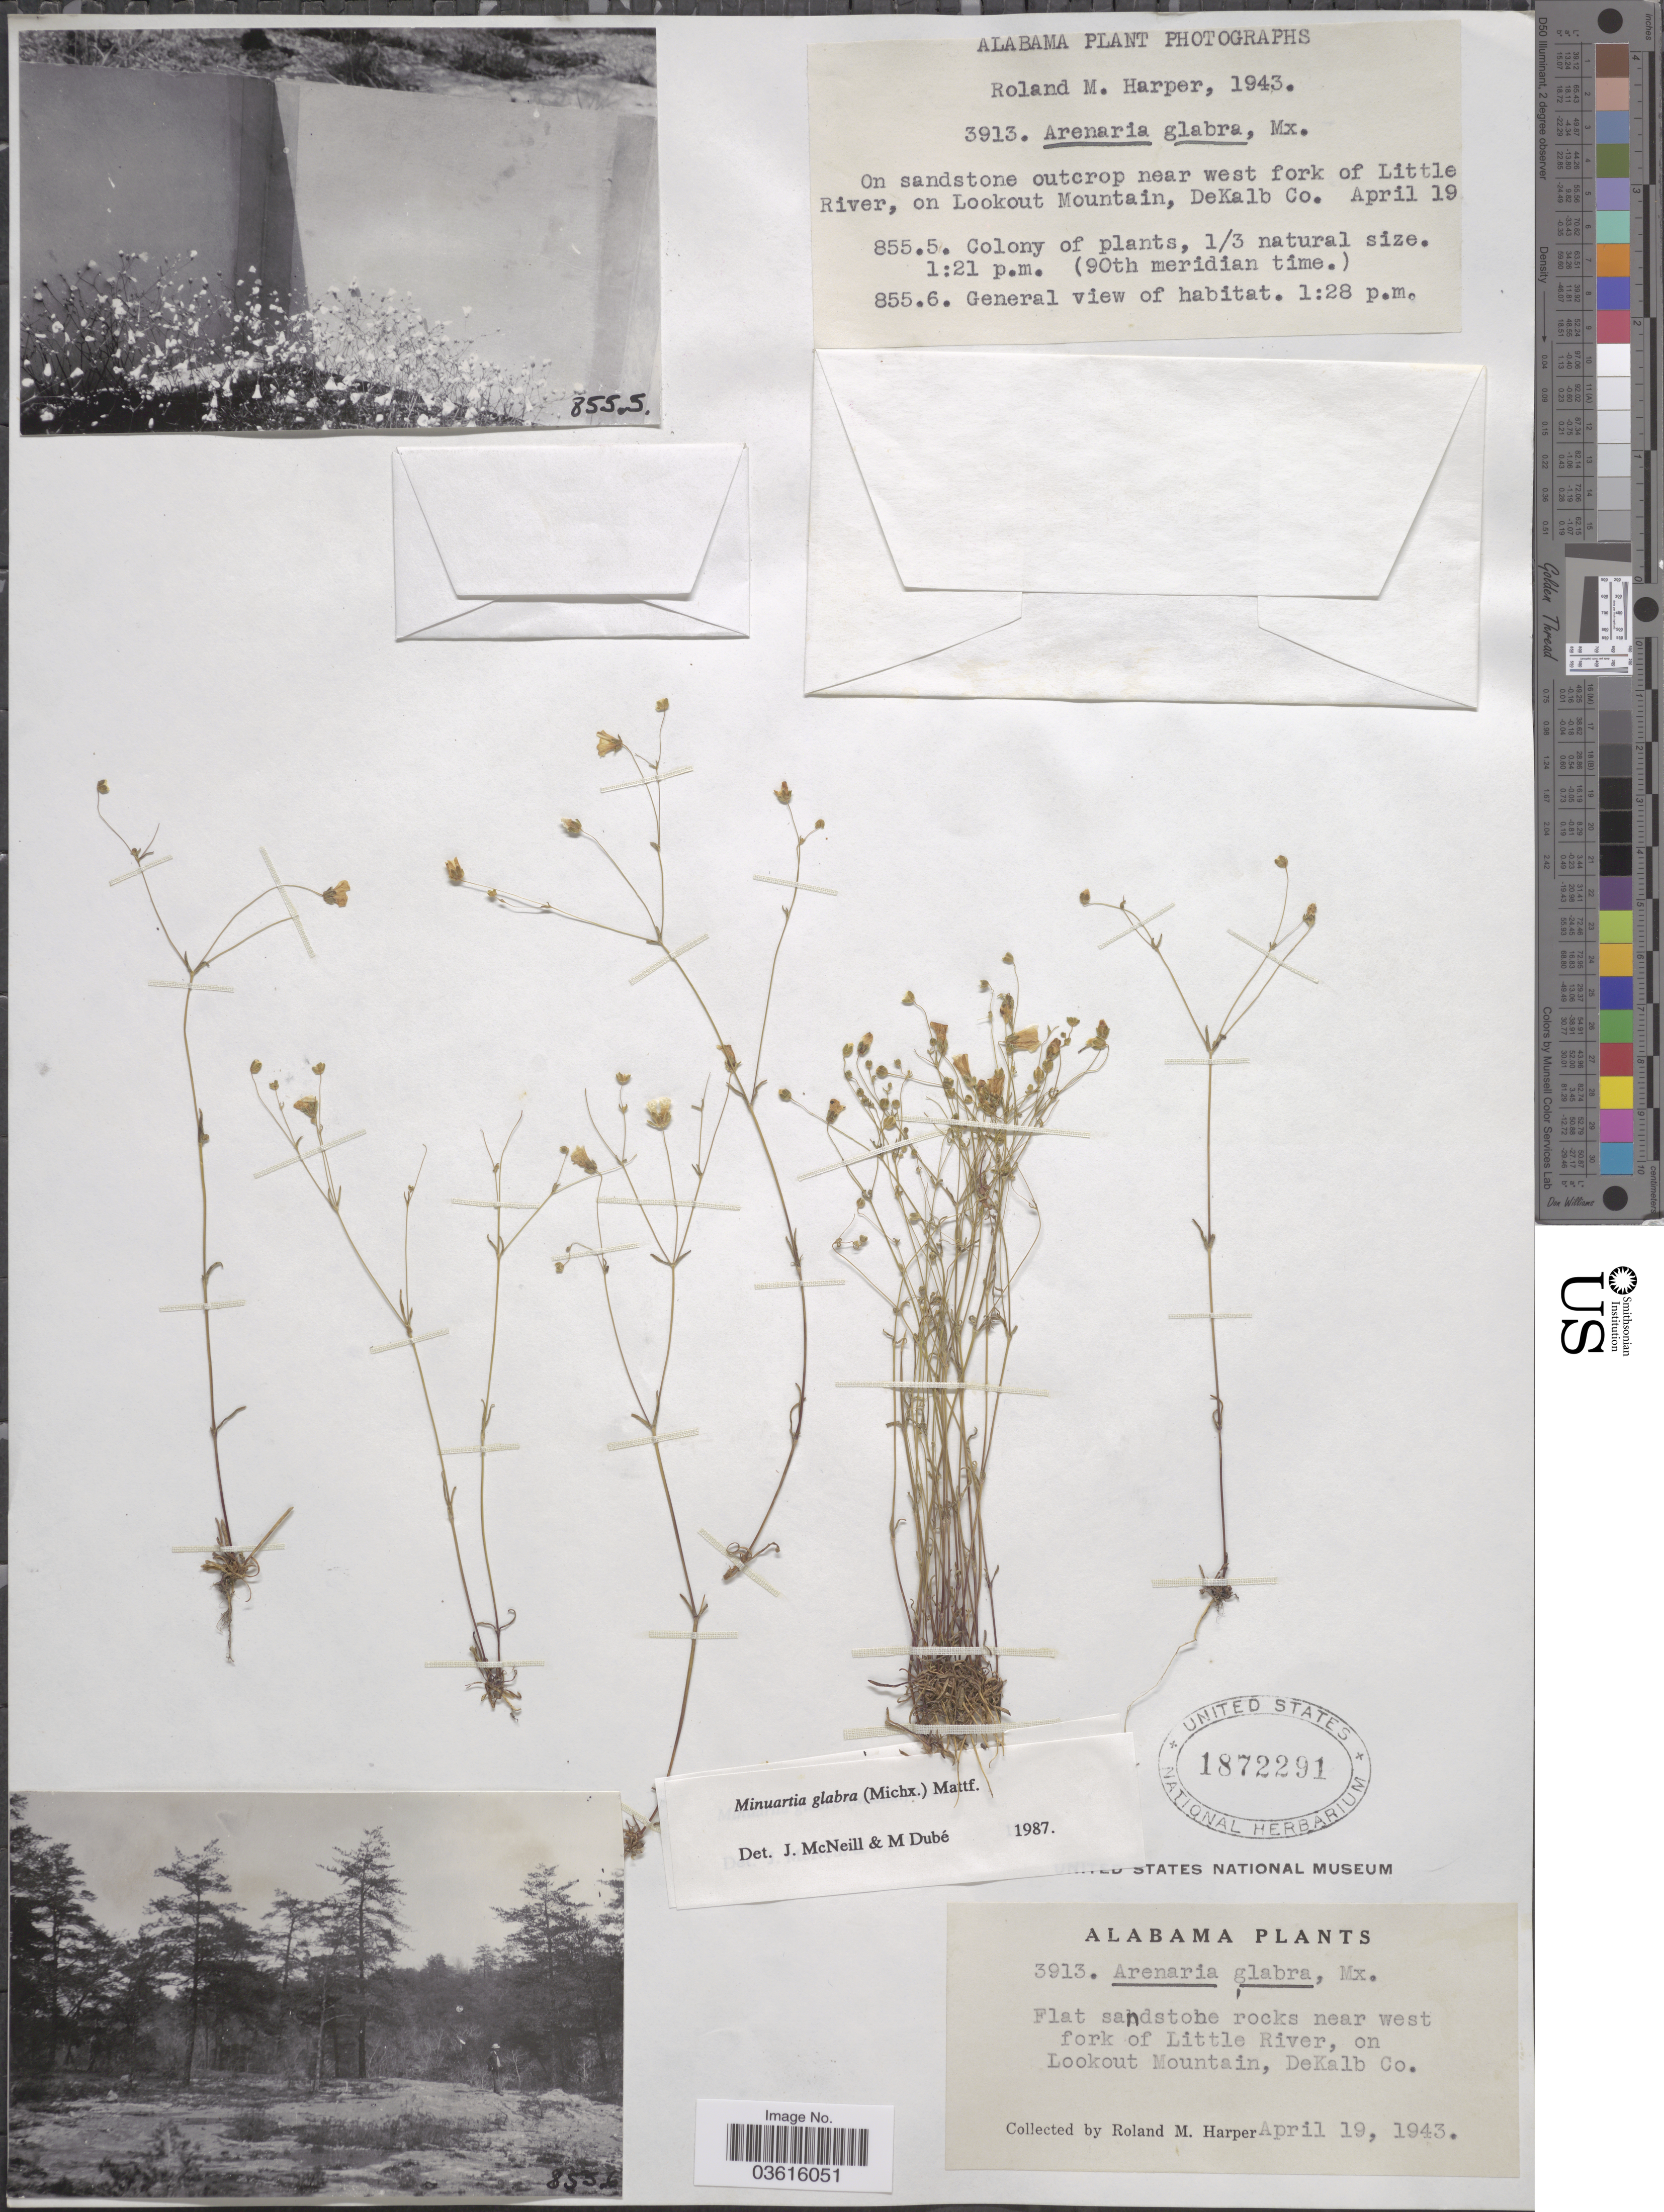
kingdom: Plantae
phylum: Tracheophyta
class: Magnoliopsida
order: Caryophyllales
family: Caryophyllaceae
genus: Minuartia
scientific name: Minuartia glabra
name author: (Michx.) Mattf.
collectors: R. M. Harper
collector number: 3913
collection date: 1943-04-19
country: United States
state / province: Alabama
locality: Flat sandstone rocks near west fork of Little River, on Lookout Mountain, DeKalb Co.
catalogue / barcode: US 1872291